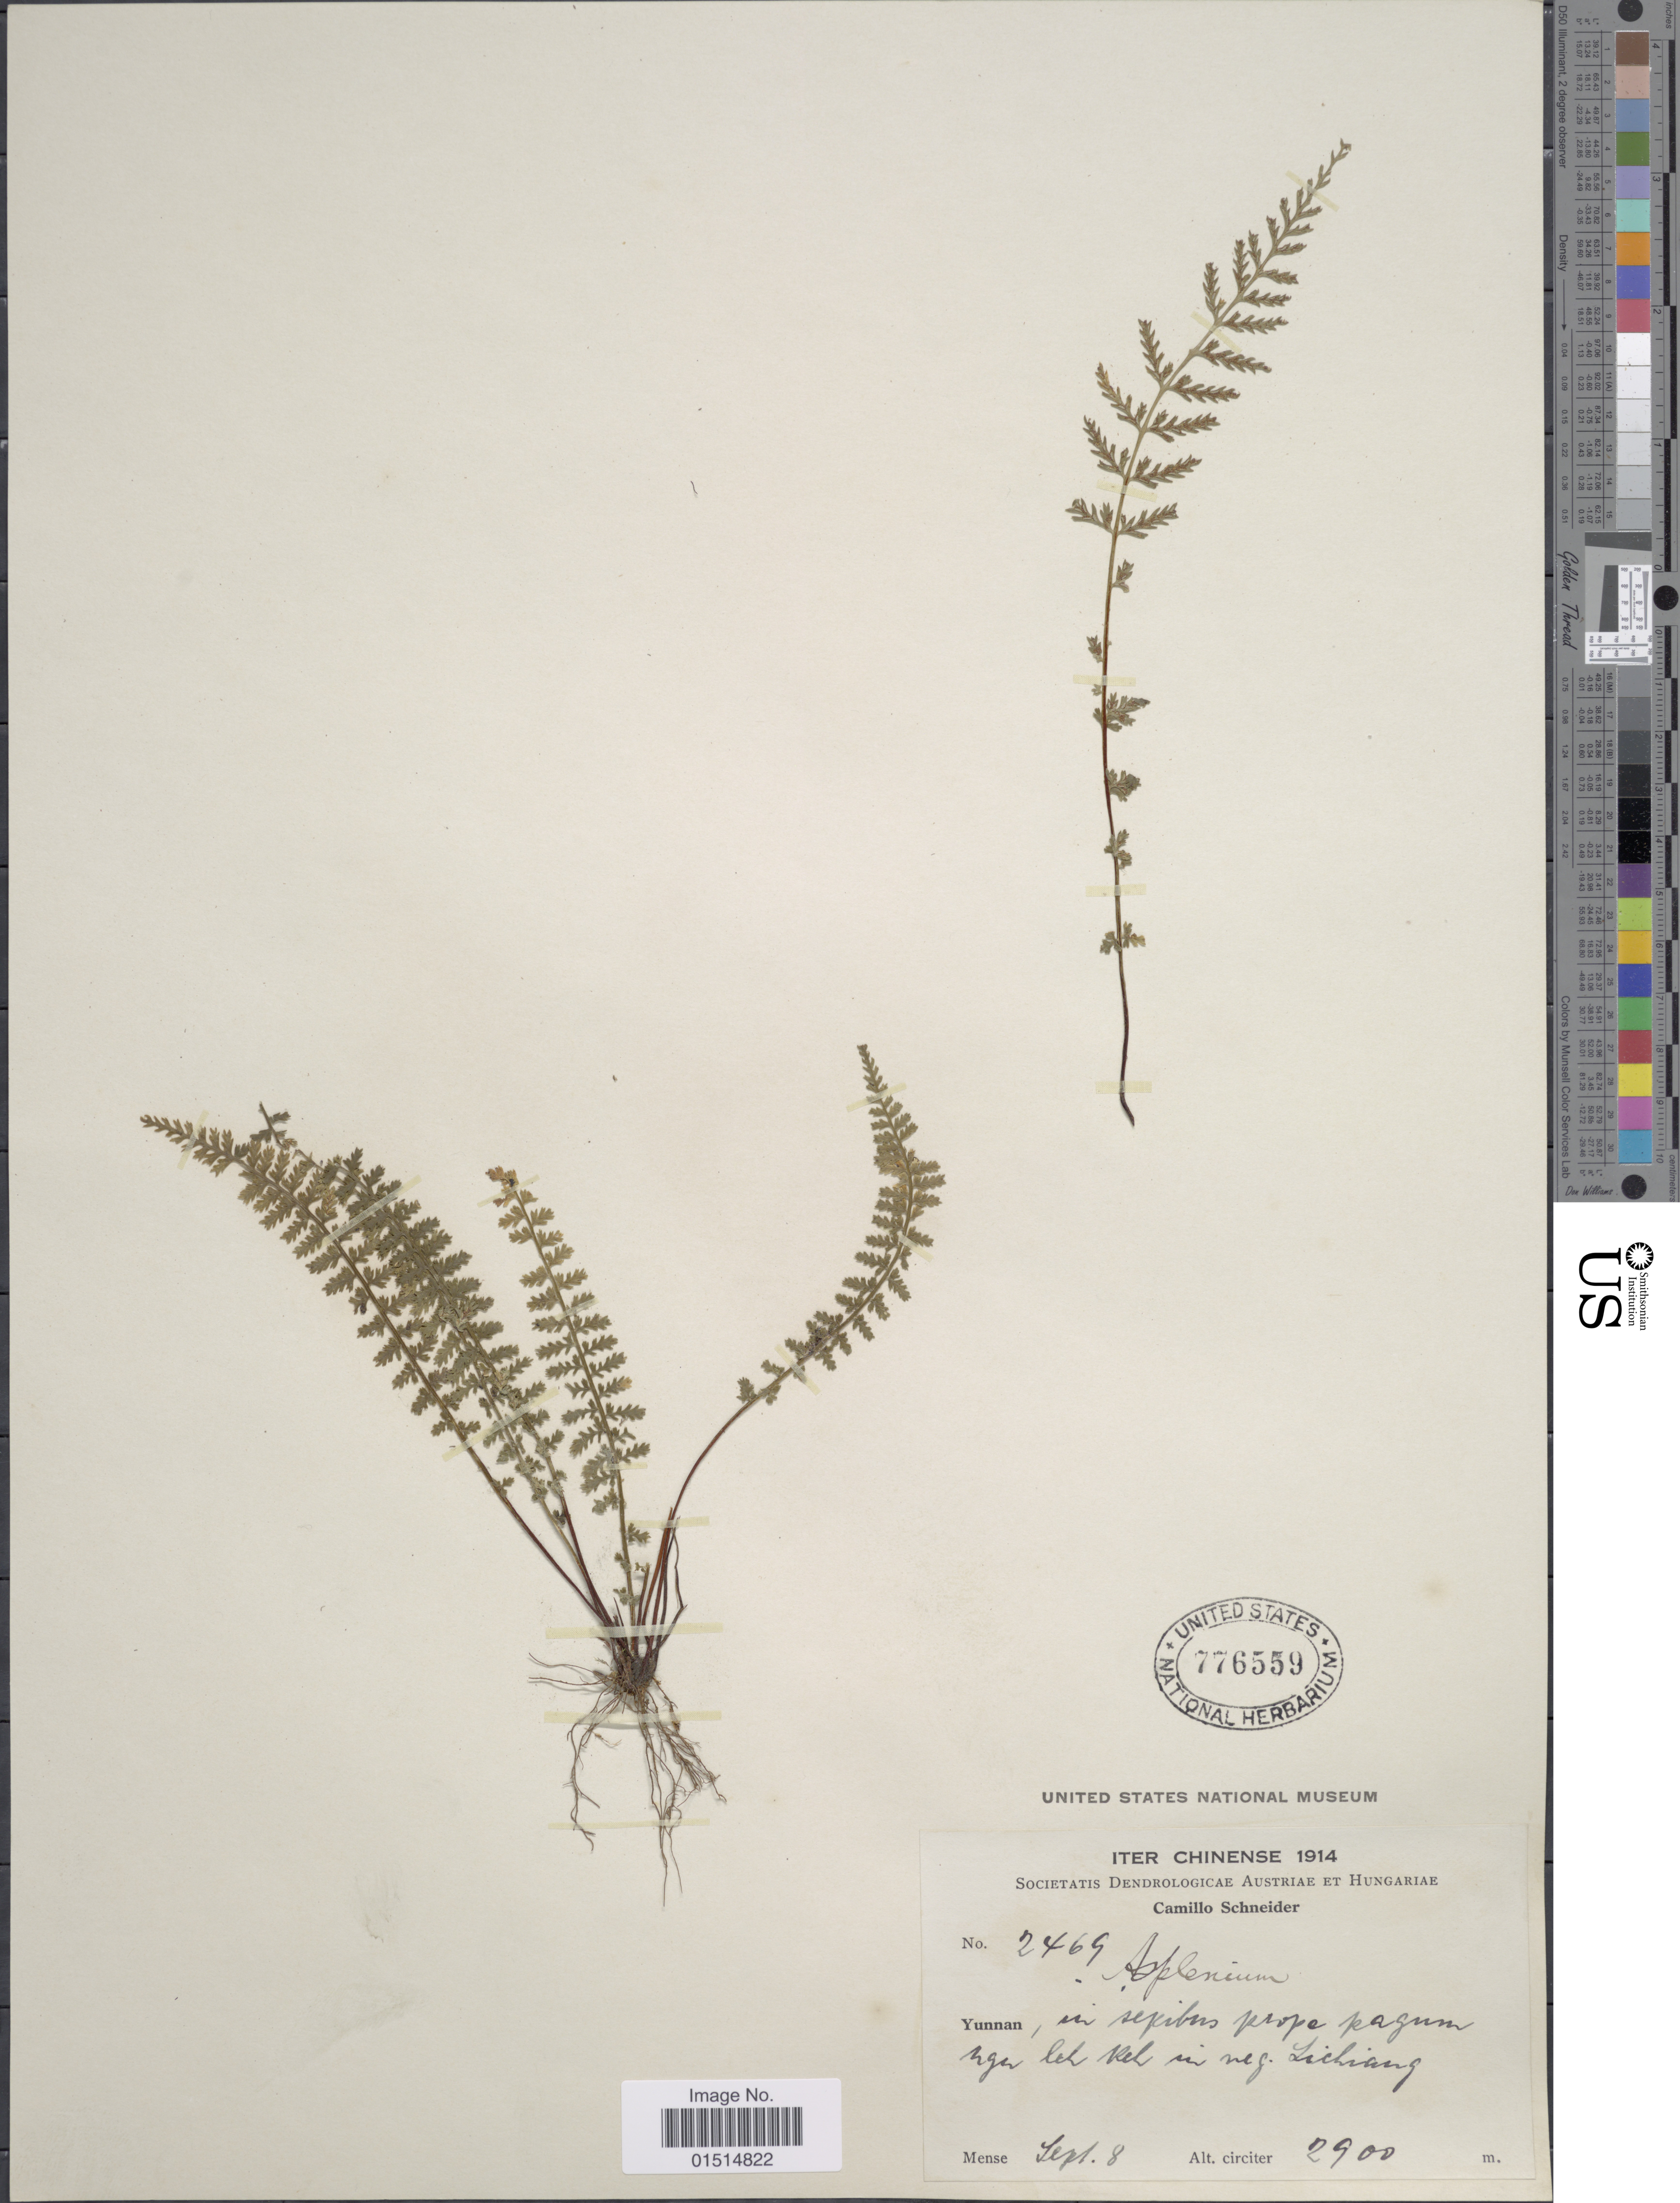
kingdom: Plantae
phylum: Tracheophyta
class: Polypodiopsida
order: Polypodiales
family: Aspleniaceae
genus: Asplenium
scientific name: Asplenium exiguum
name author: Bedd.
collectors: C. K. Schneider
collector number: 2469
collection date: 1914-09-08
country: China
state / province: Yunnan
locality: In sepibus prope pagun age les del in neg. Lichiang [interpreted]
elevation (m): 2900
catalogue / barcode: US 776559